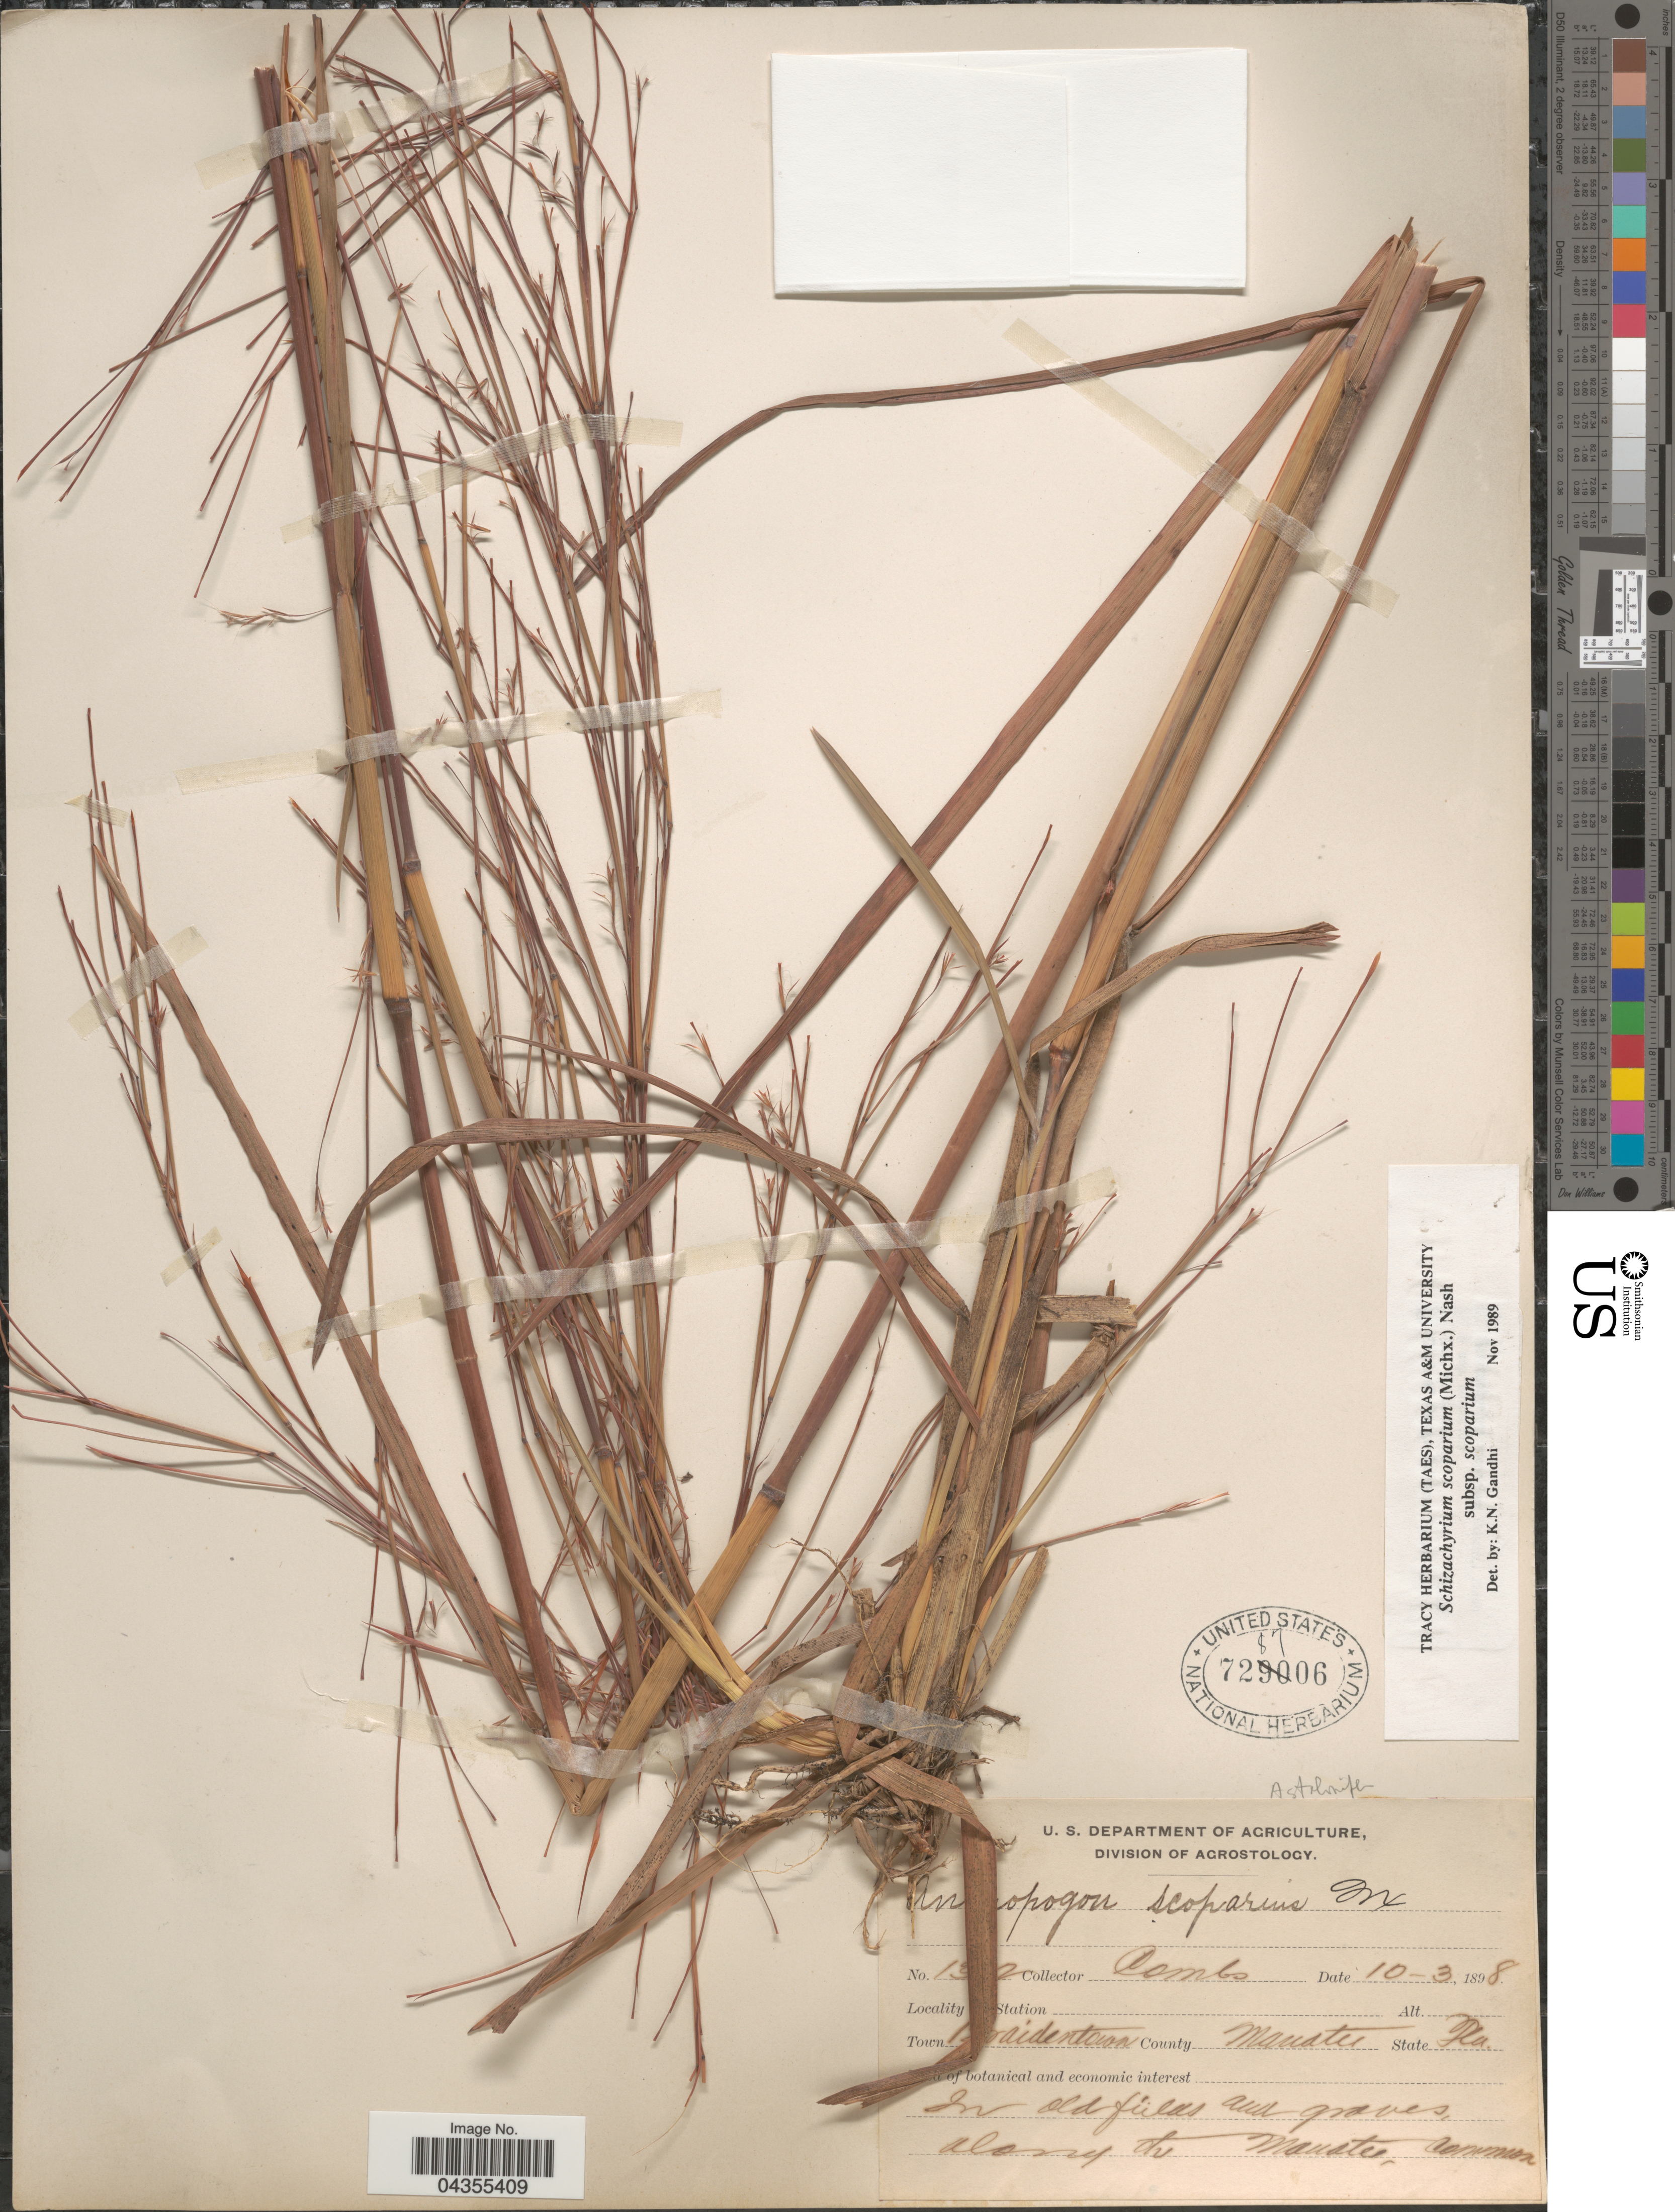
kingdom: Plantae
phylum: Tracheophyta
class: Liliopsida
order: Poales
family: Poaceae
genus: Schizachyrium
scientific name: Schizachyrium scoparium var. scoparium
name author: (Michx.) Nash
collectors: -. Combs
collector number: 132*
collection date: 1898-10-03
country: United States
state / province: Florida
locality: Town Braidentown. County Manatee. Along the Manatee.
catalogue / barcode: US 728706